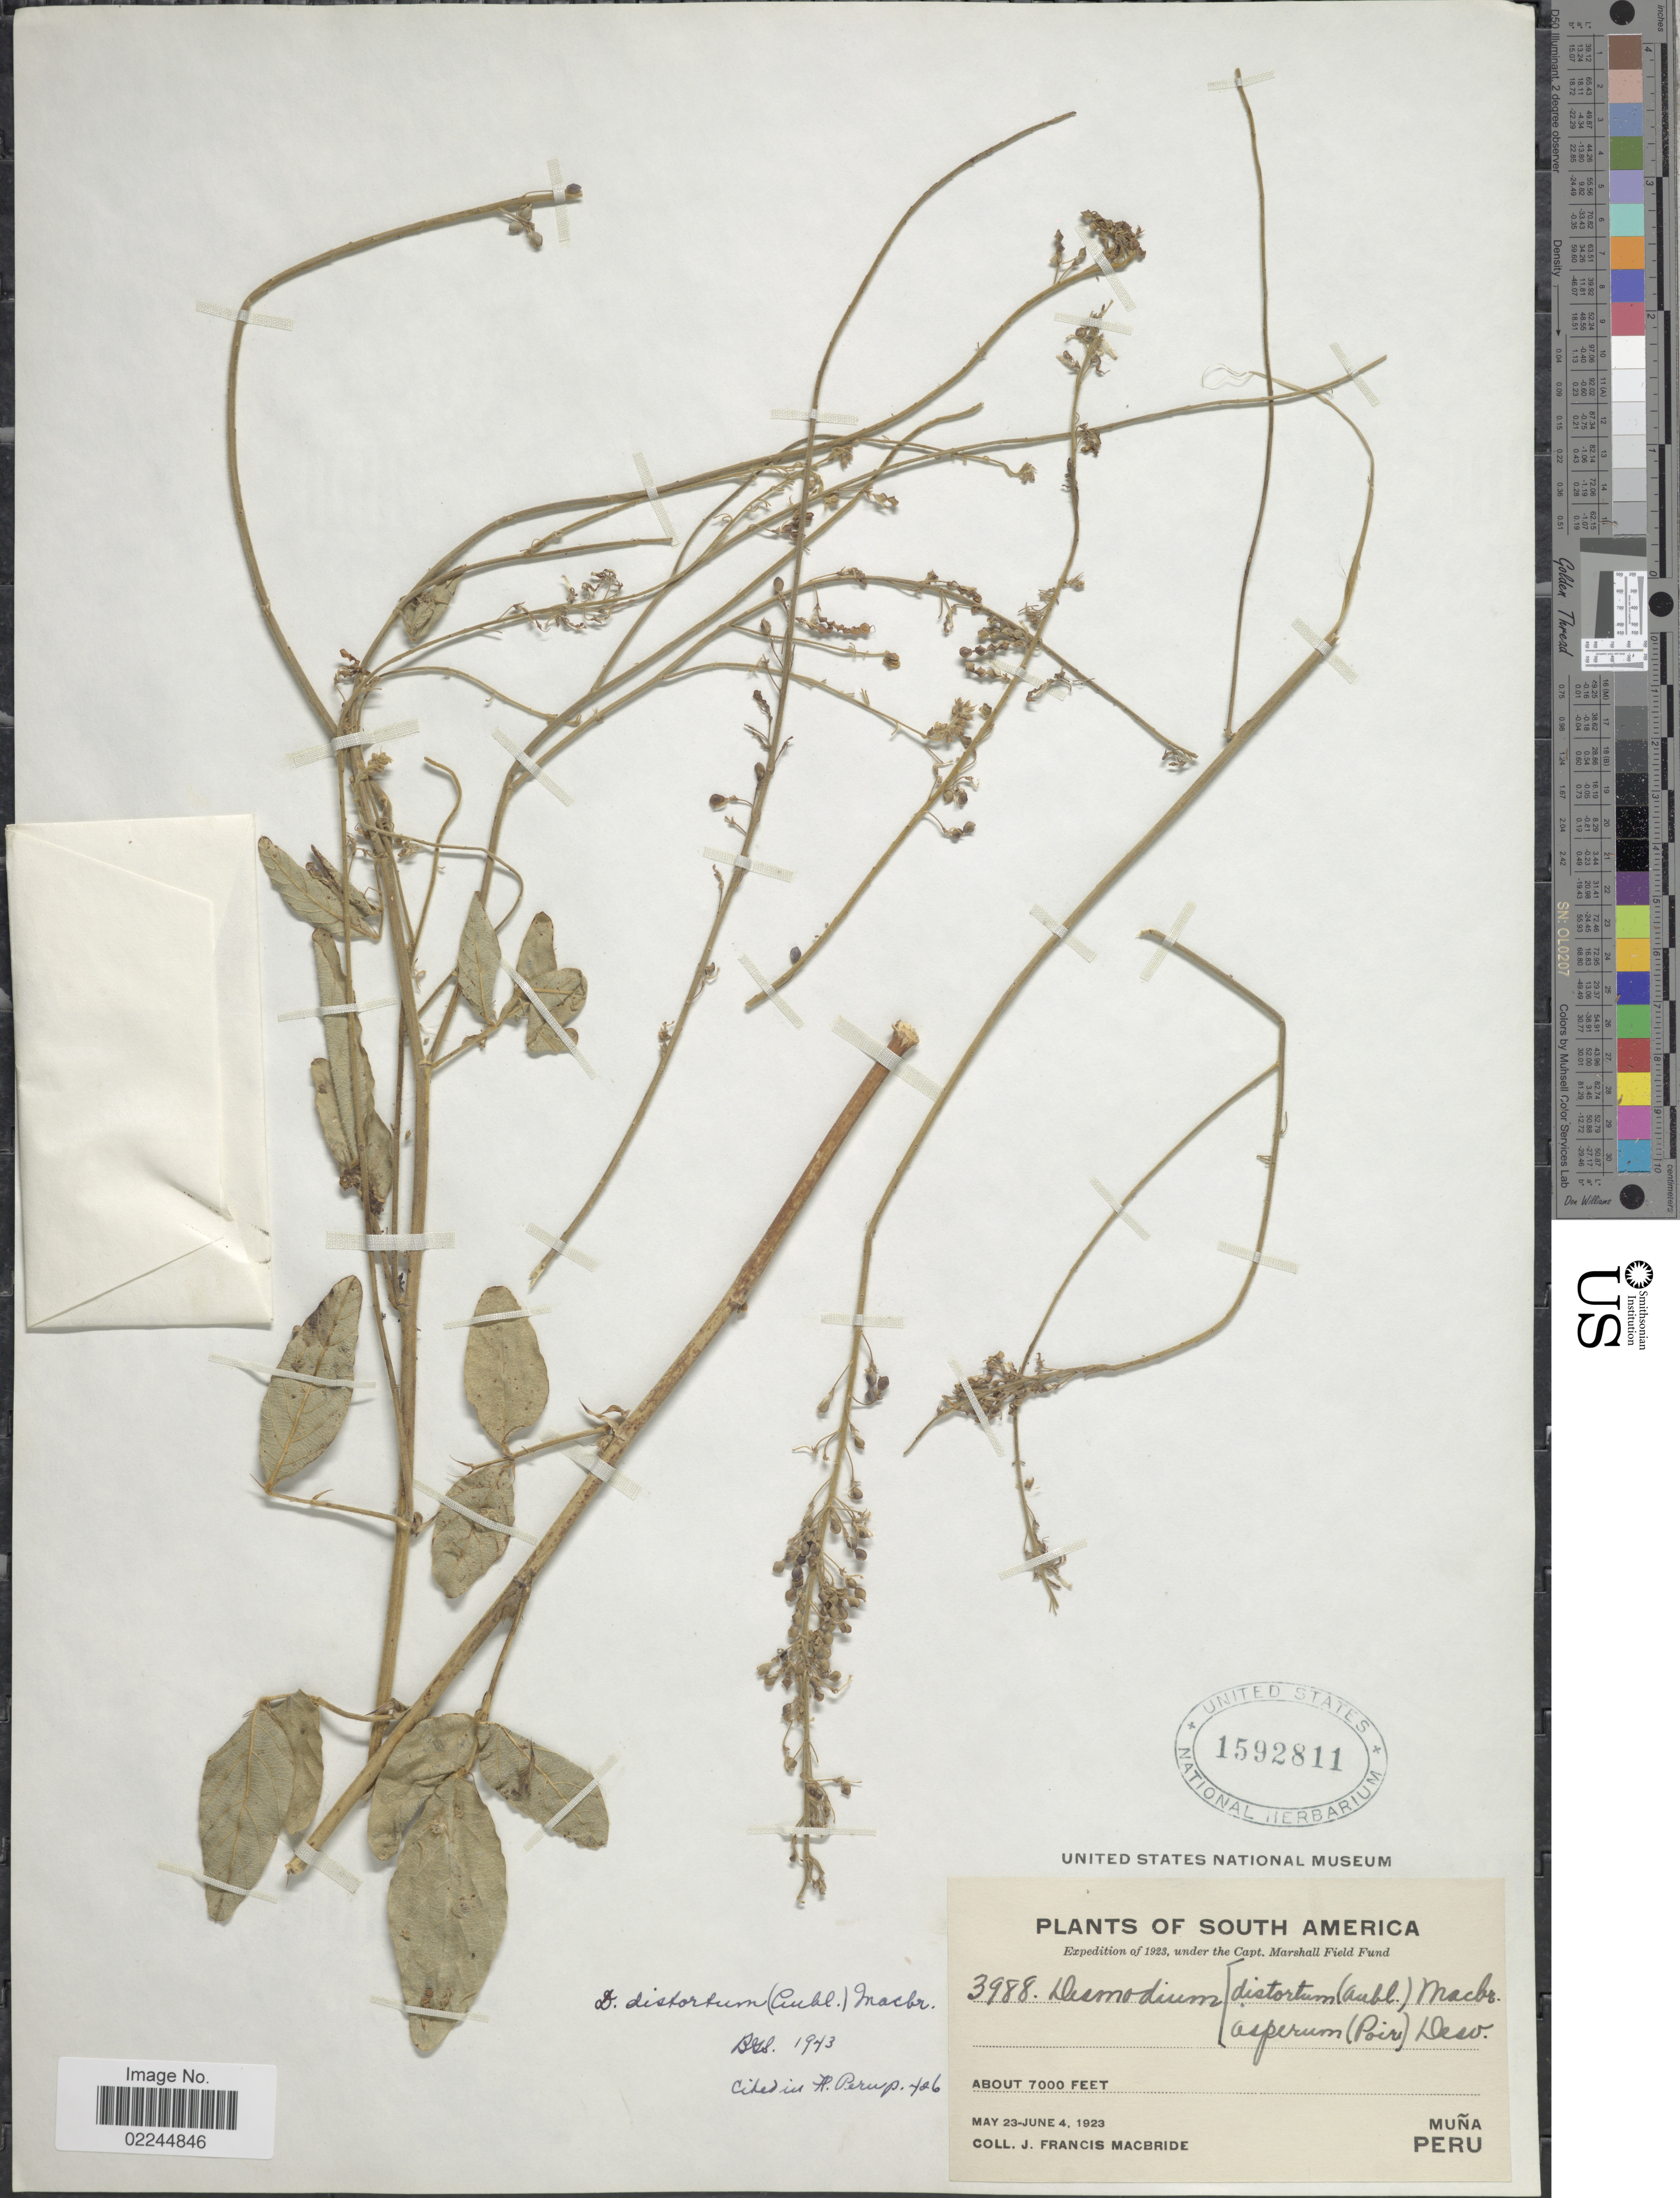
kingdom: Plantae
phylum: Tracheophyta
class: Magnoliopsida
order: Fabales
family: Fabaceae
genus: Desmodium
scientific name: Desmodium distortum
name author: (Aubl.) J.F. Macbr.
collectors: J. F. Macbride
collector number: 3988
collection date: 1923-05-23/1923-06-04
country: Peru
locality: Muna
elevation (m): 2134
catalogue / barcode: US 1592811